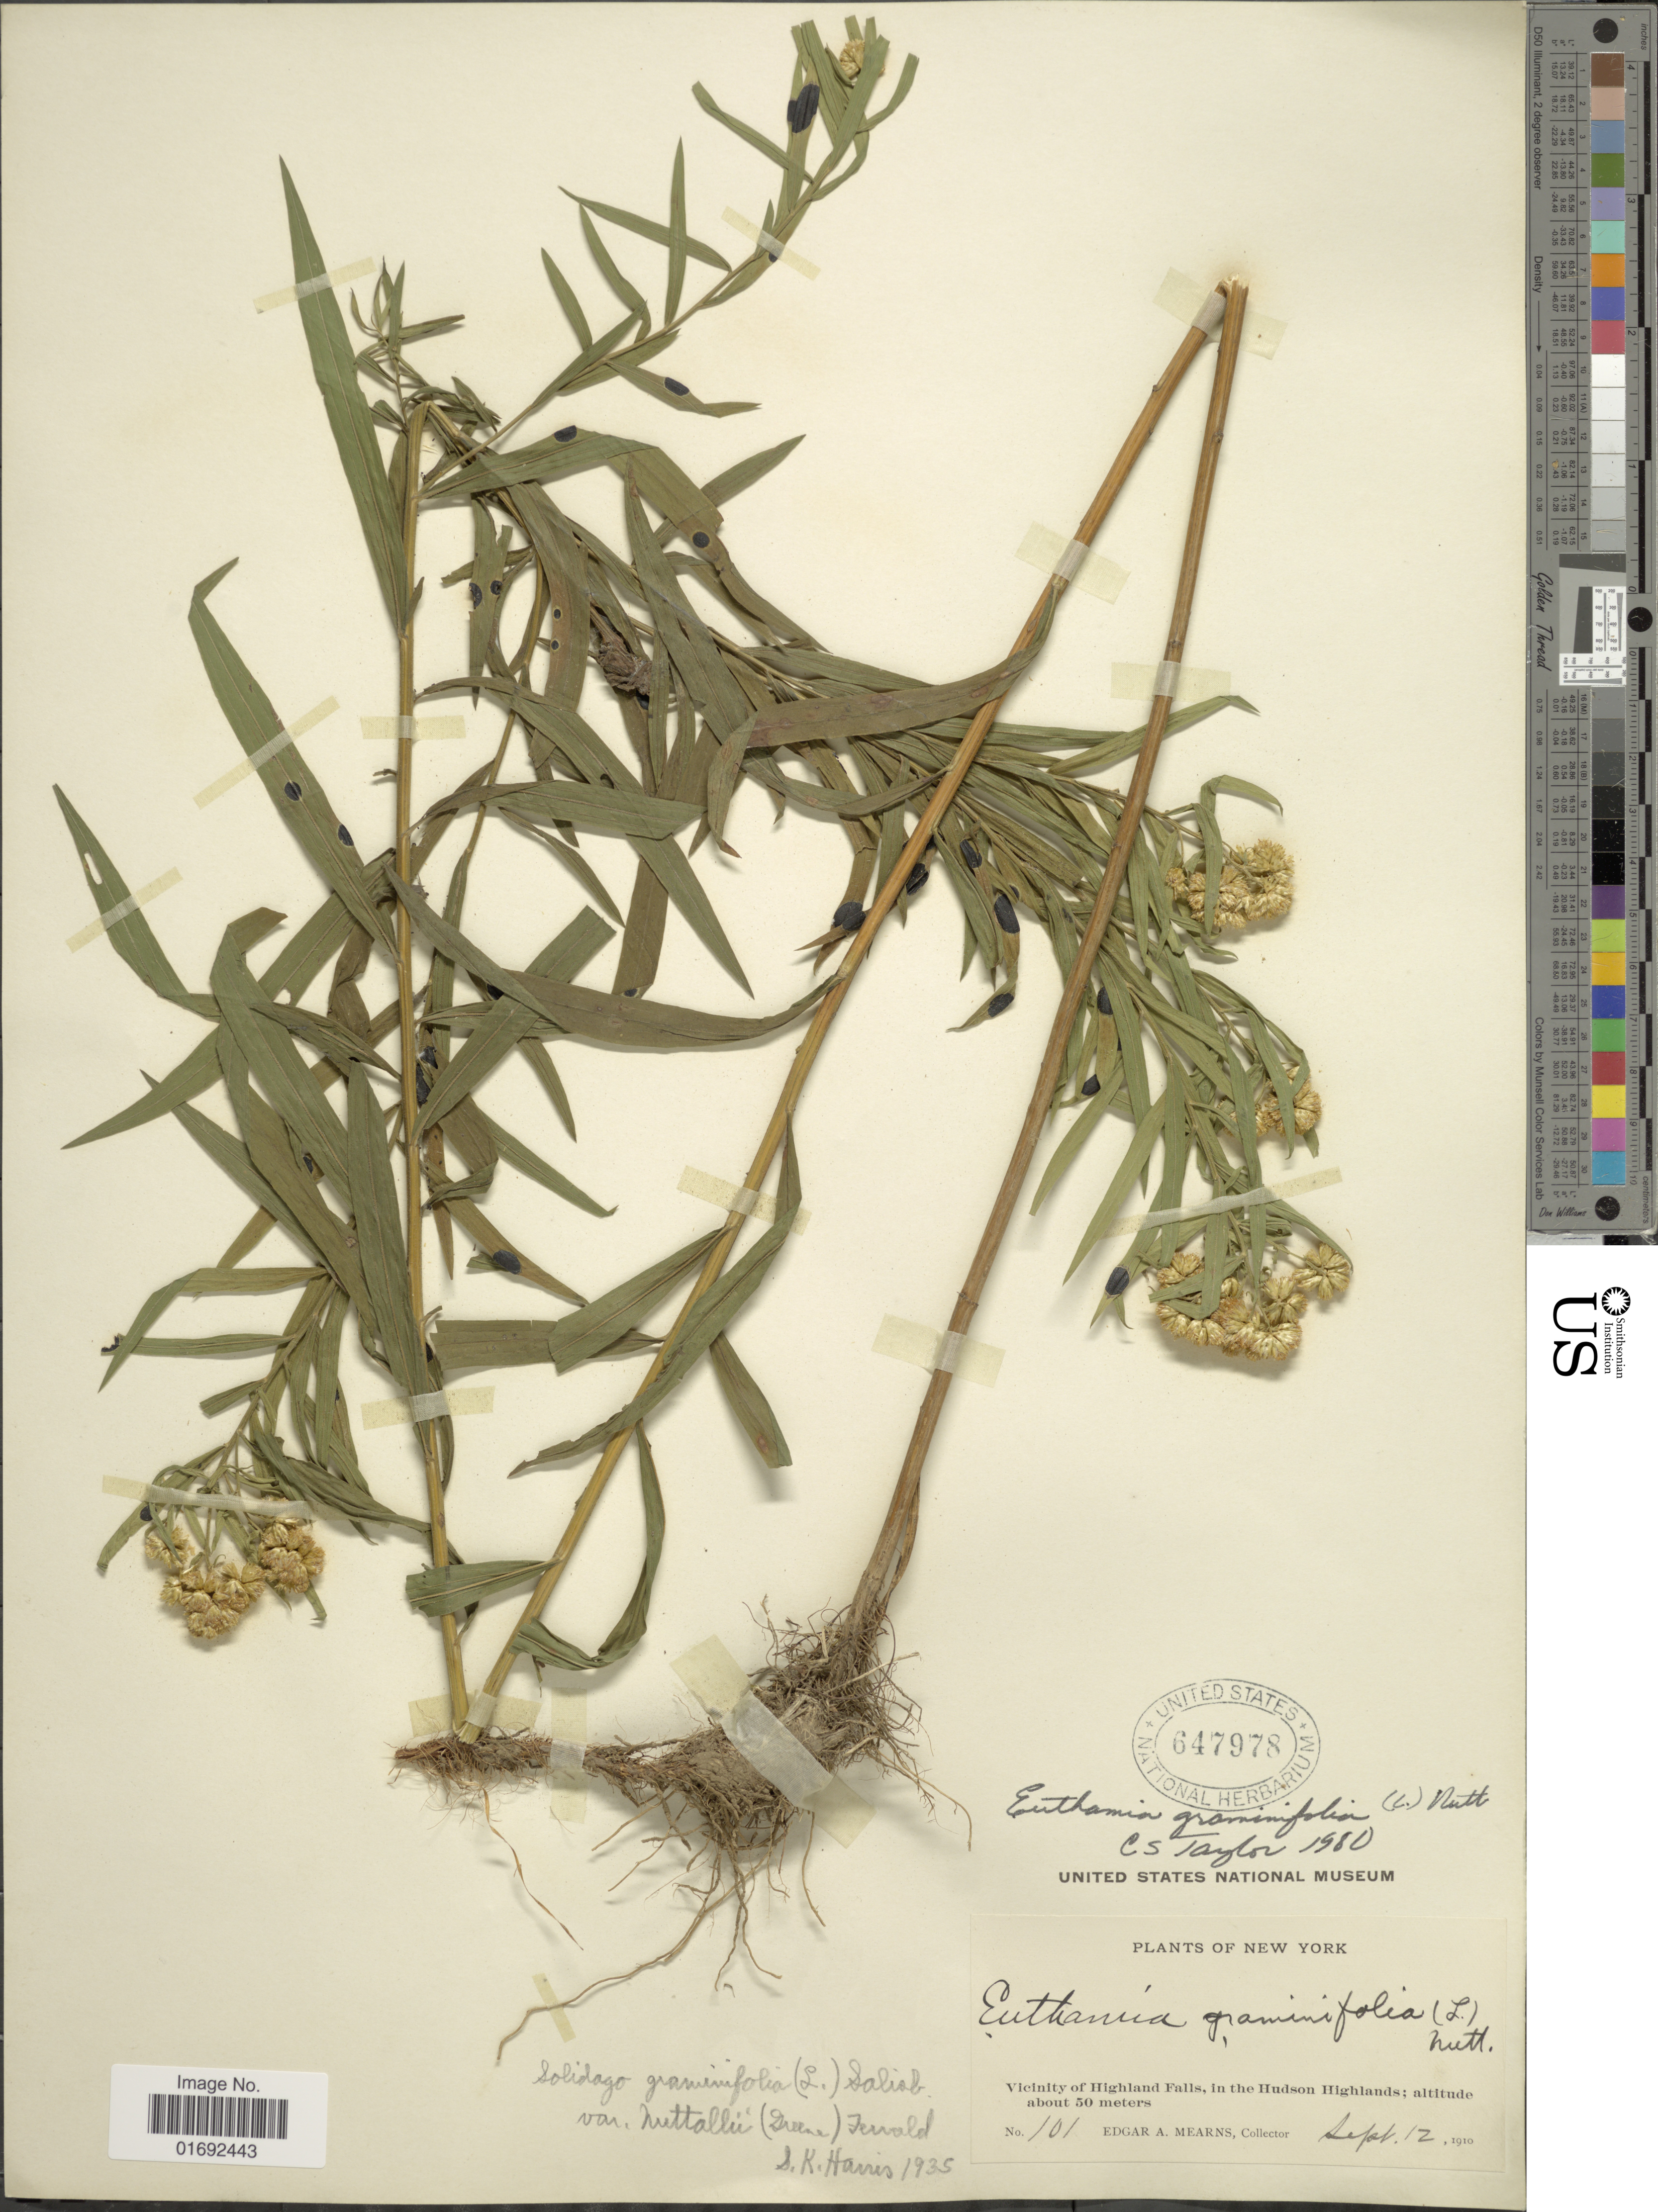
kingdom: Plantae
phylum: Tracheophyta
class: Magnoliopsida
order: Asterales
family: Asteraceae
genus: Euthamia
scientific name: Euthamia graminifolia var. nuttalii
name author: (S.W. Greene) W. Stone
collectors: E. A. Mearns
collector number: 101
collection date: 1910-09-12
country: United States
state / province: New York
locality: Vicinity of Highland Falls, in the Hudson Highlands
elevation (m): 50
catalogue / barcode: US 647978